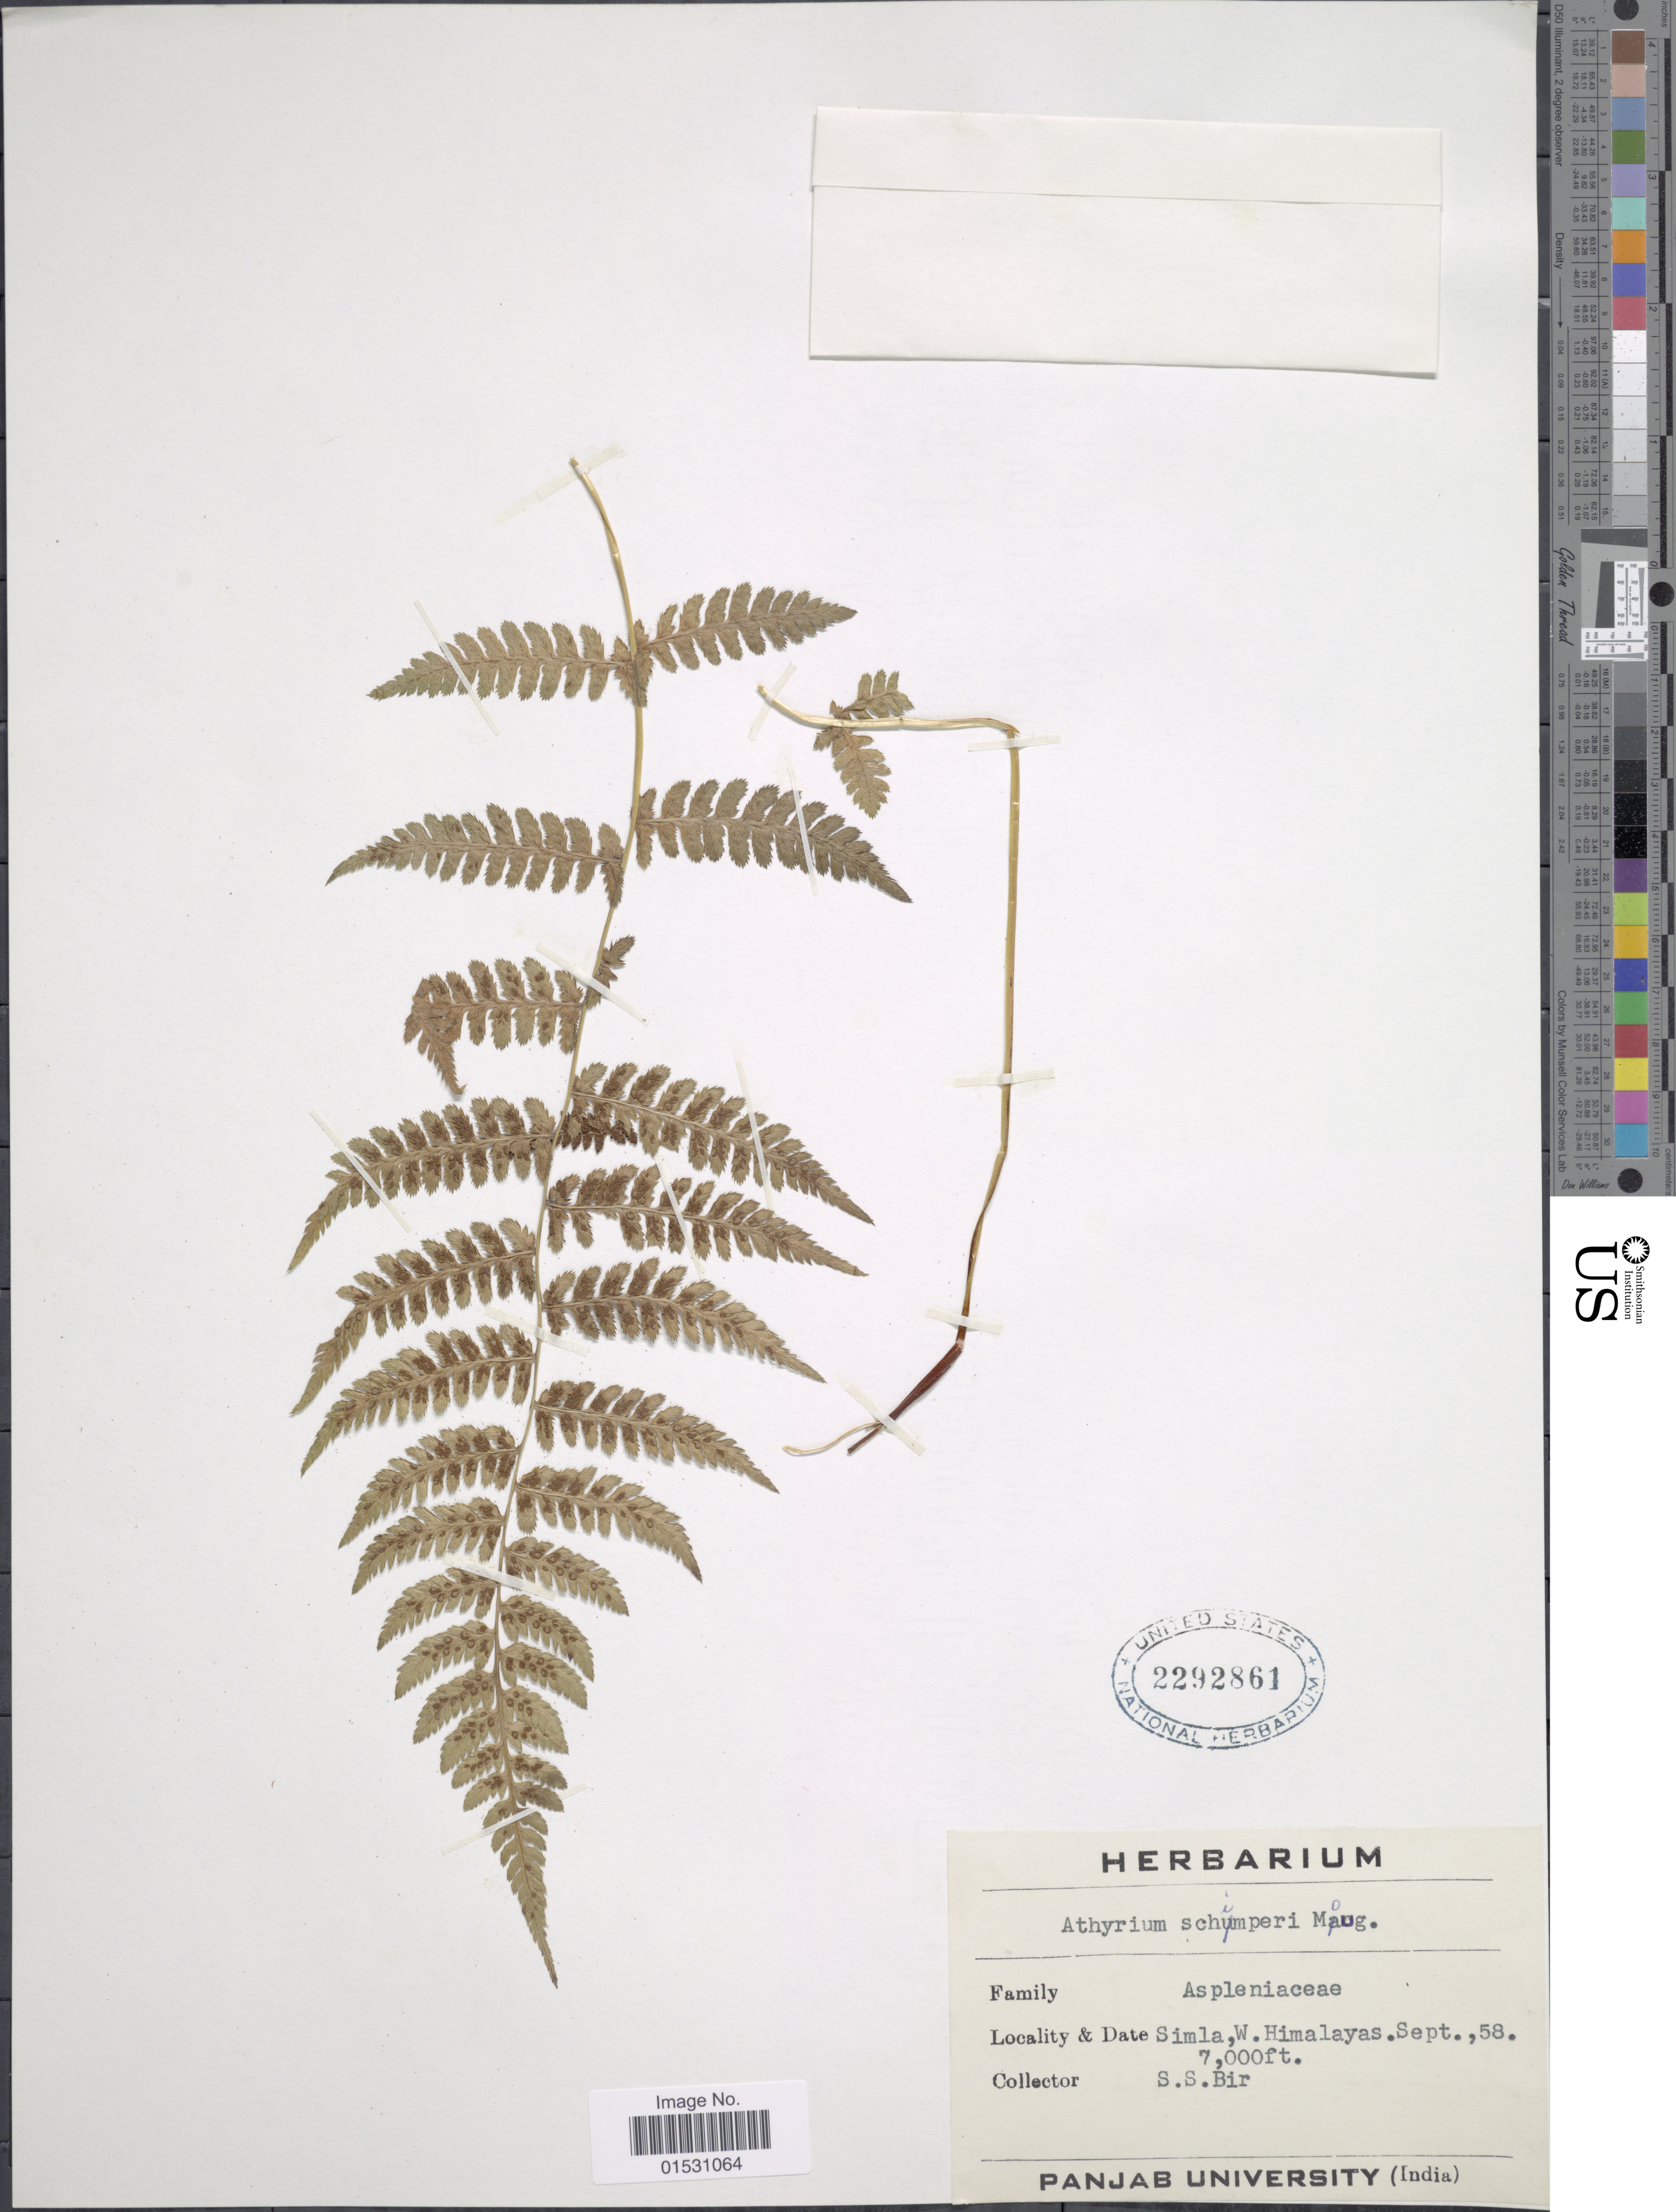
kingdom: Plantae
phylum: Tracheophyta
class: Polypodiopsida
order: Polypodiales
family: Athyriaceae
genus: Athyrium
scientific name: Athyrium schimperi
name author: Mougeot ex Fée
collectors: S. S. Bir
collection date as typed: Transcribed d/m/y: /9/58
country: India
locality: Simla, W. Himalayas.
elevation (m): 2134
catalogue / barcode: US 2292861